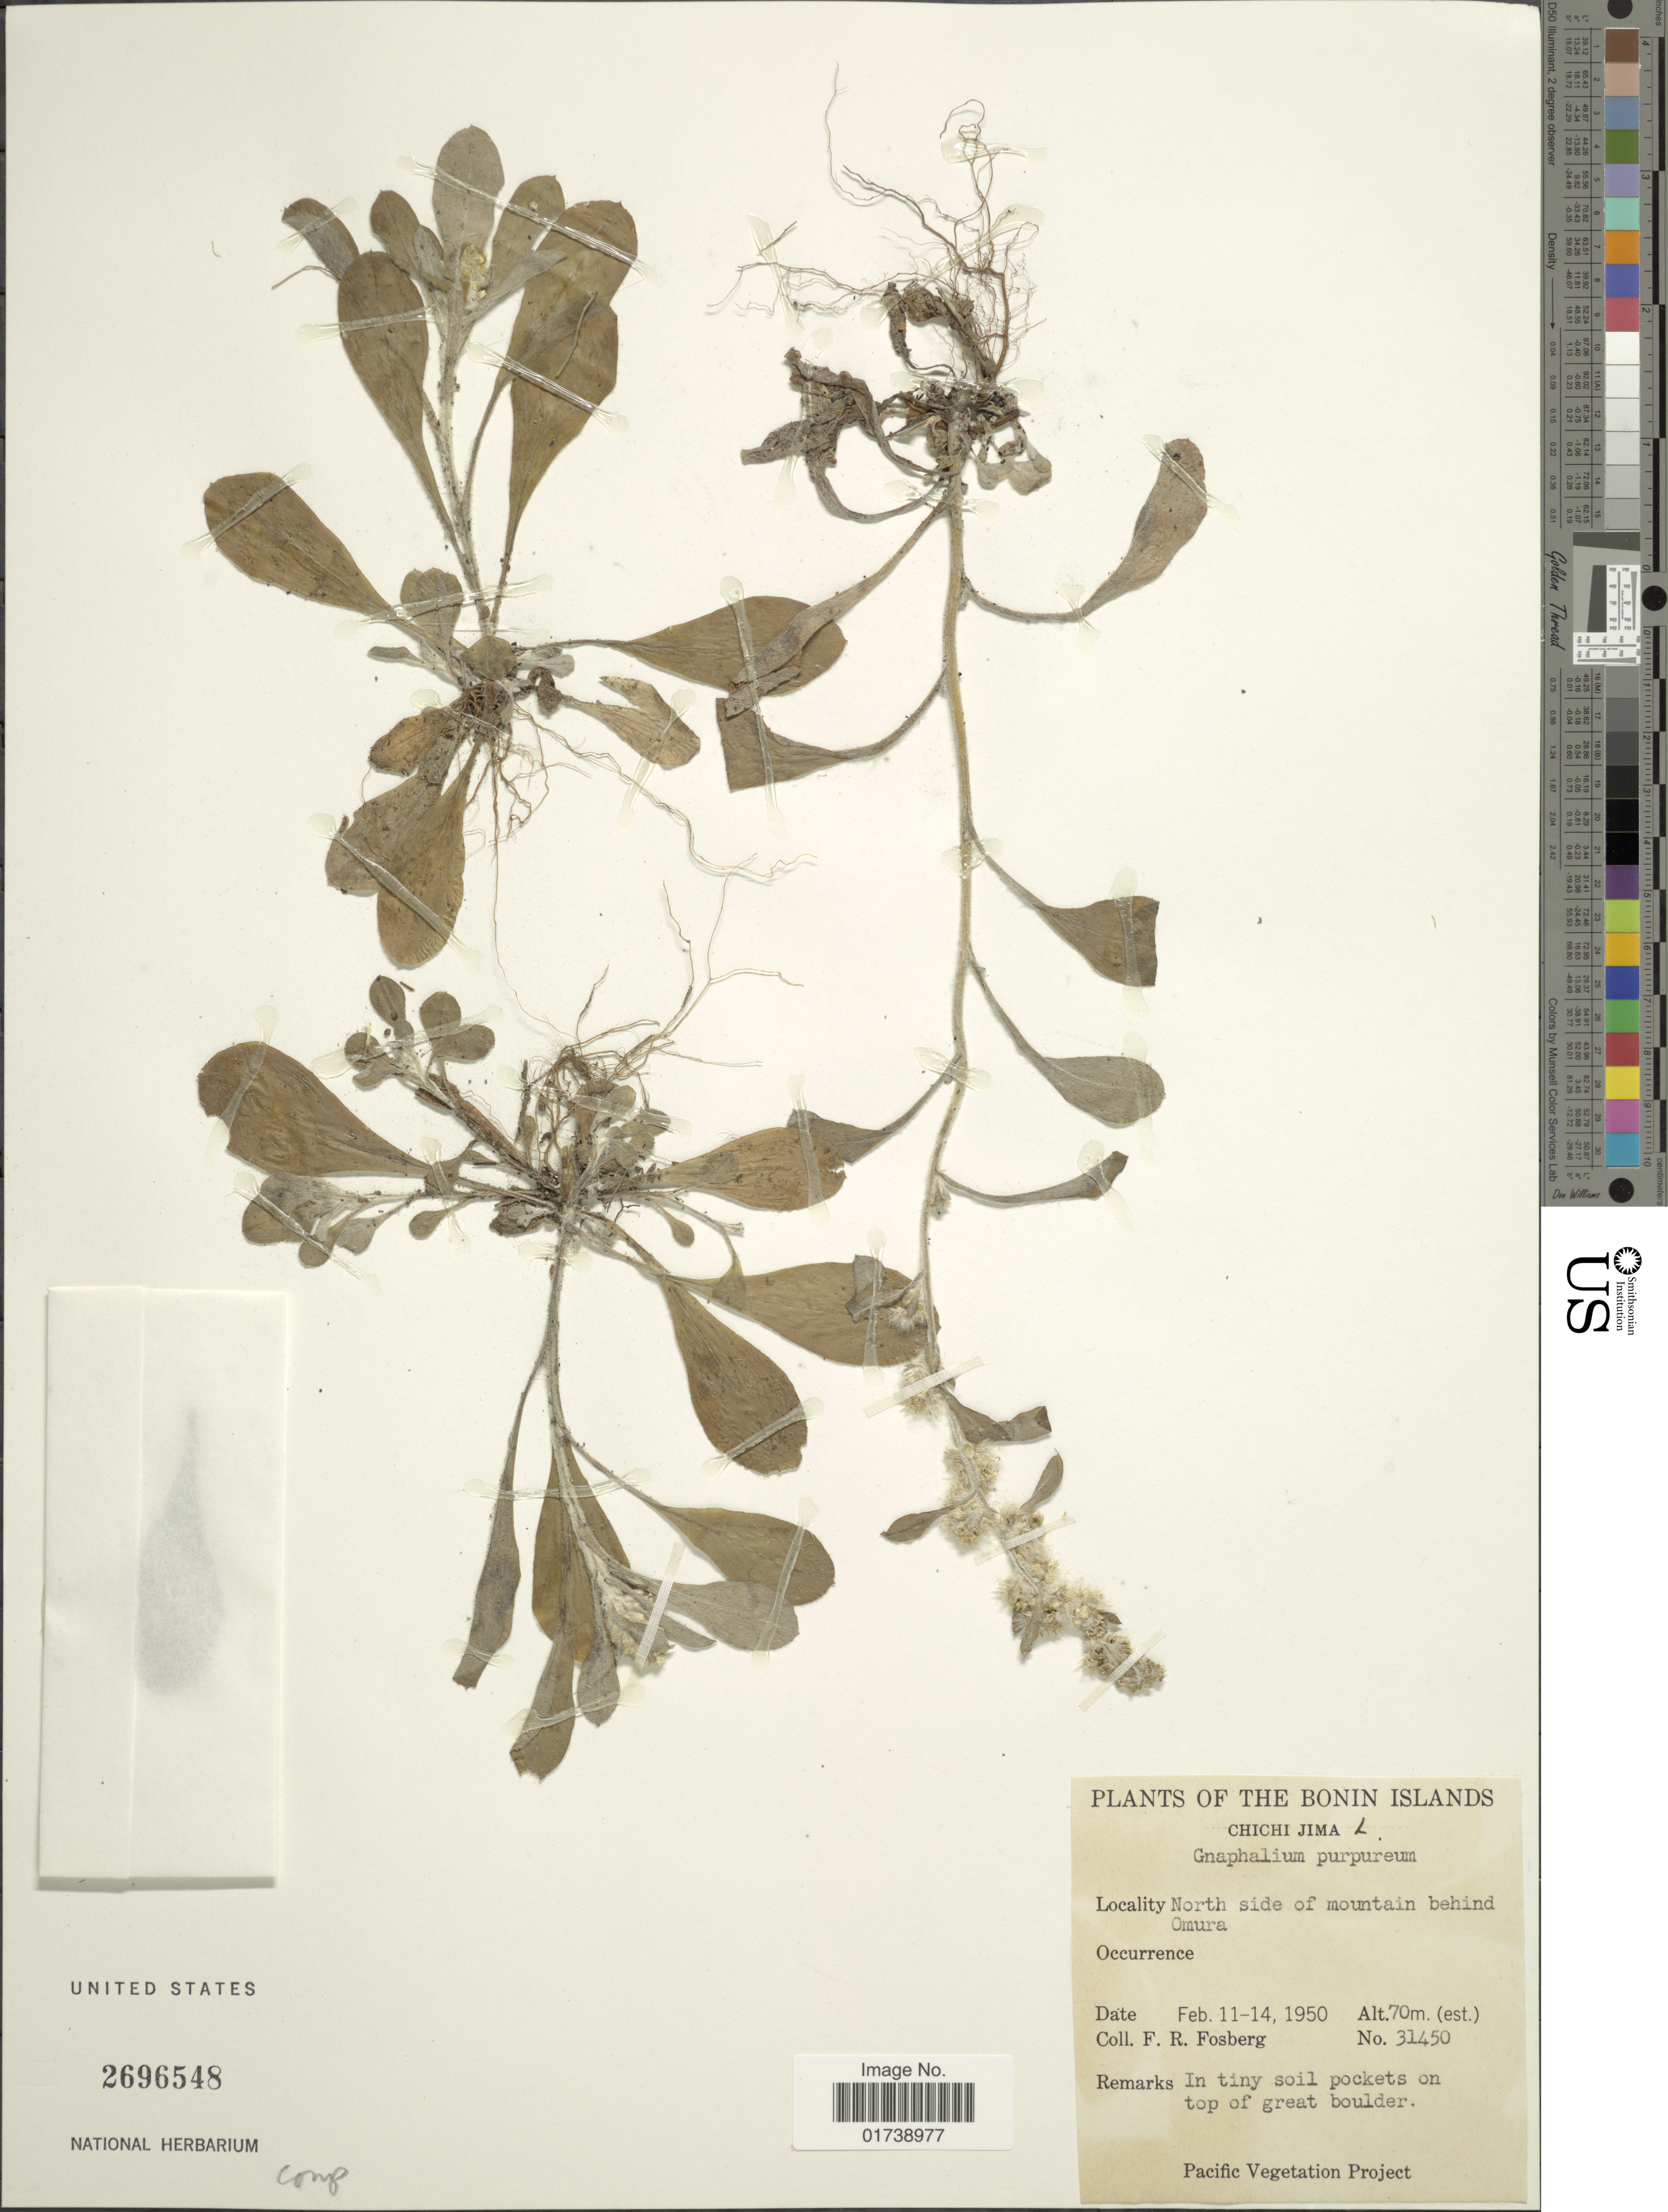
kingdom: Plantae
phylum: Tracheophyta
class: Magnoliopsida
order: Asterales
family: Asteraceae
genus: Gamochaeta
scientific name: Gamochaeta purpurea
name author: (L.) Cabrera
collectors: F. R. Fosberg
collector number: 31450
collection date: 1950-02-11/1950-02-14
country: Japan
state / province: Tokyo, Federal City of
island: Bonin Islands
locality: Bonin Islands, Chichi Jima, North side of mountain behind Omura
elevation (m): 70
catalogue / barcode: US 2696548